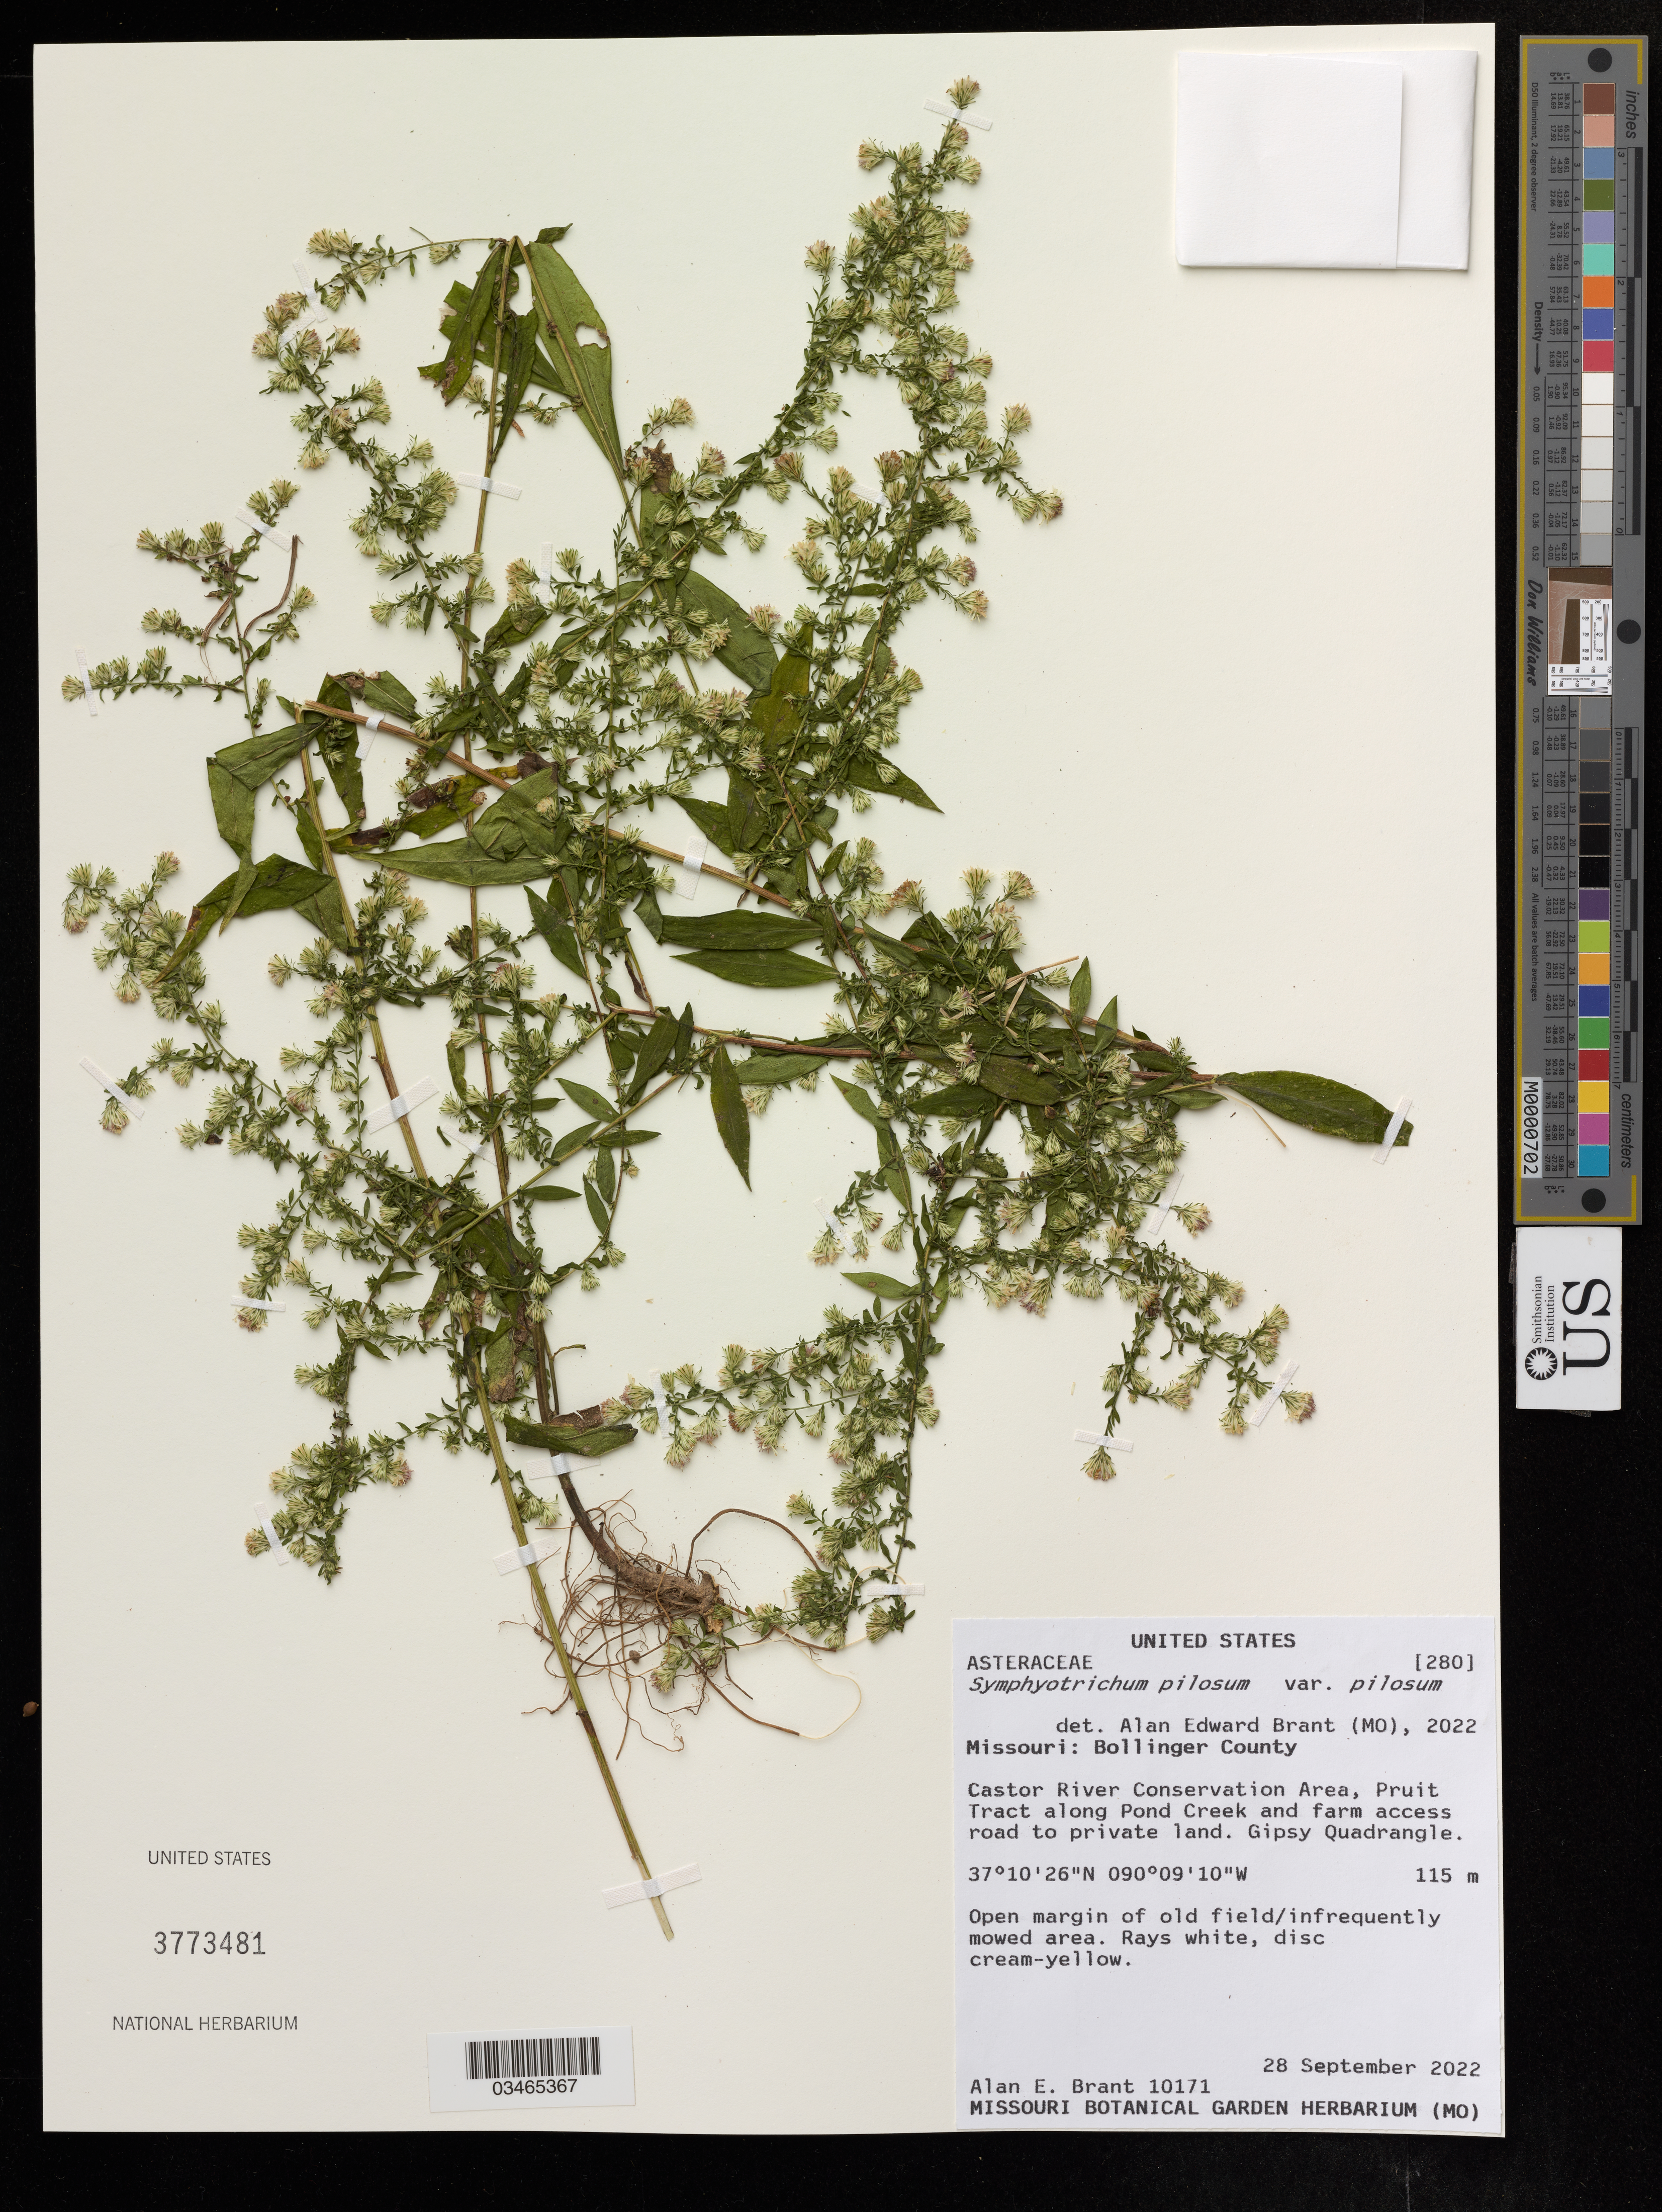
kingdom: Plantae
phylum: Tracheophyta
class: Magnoliopsida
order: Asterales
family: Asteraceae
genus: Symphyotrichum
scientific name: Symphyotrichum pilosum var. pilosum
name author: (Willd.) G.L. Nesom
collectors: A. Brant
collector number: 10171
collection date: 2022-09-28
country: United States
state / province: Missouri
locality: Bollinger County. Castor River Conservation Area, Pruit Tract along Pond Creek and farm access road to private land. Gipsy Quadrangle.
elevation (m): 115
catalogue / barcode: US 3773481